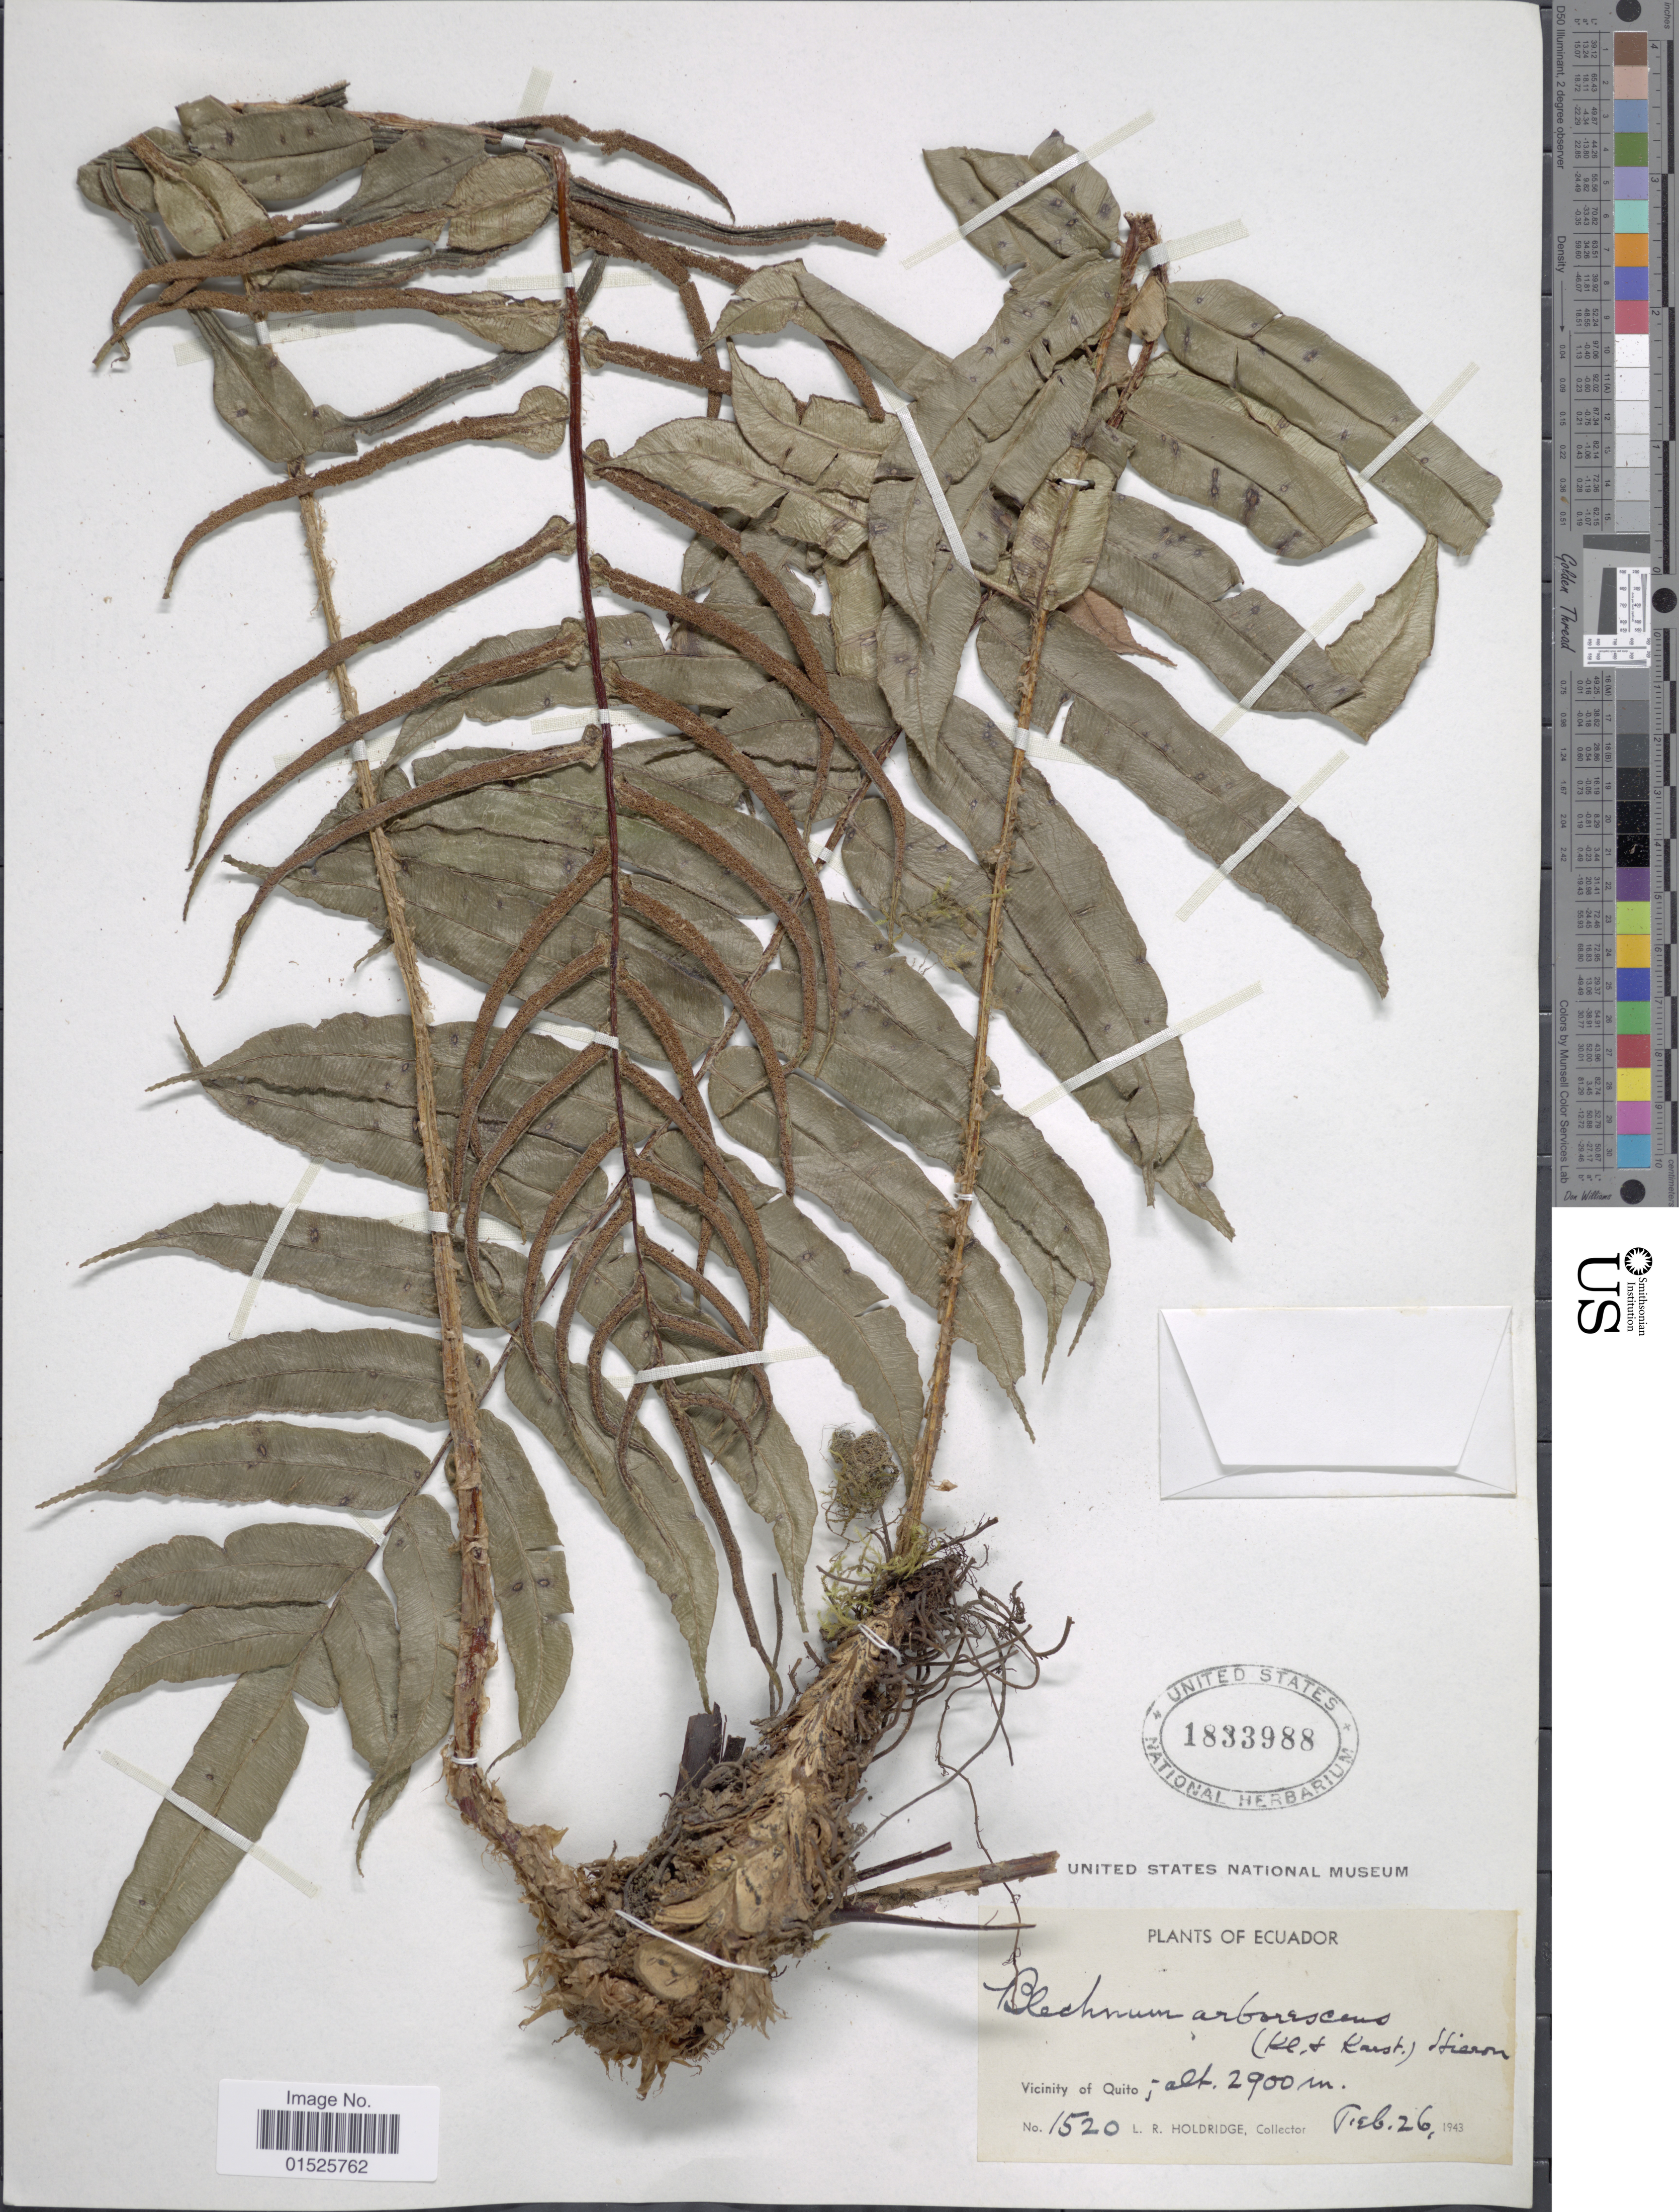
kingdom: Plantae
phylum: Tracheophyta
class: Polypodiopsida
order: Polypodiales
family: Blechnaceae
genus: Blechnum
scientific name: Blechnum cordatum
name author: (Desv.) Hieron.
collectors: L. Holdridge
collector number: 1520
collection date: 1943-02-26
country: Ecuador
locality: Vicinity of Quito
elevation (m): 2900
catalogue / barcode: US 1833988